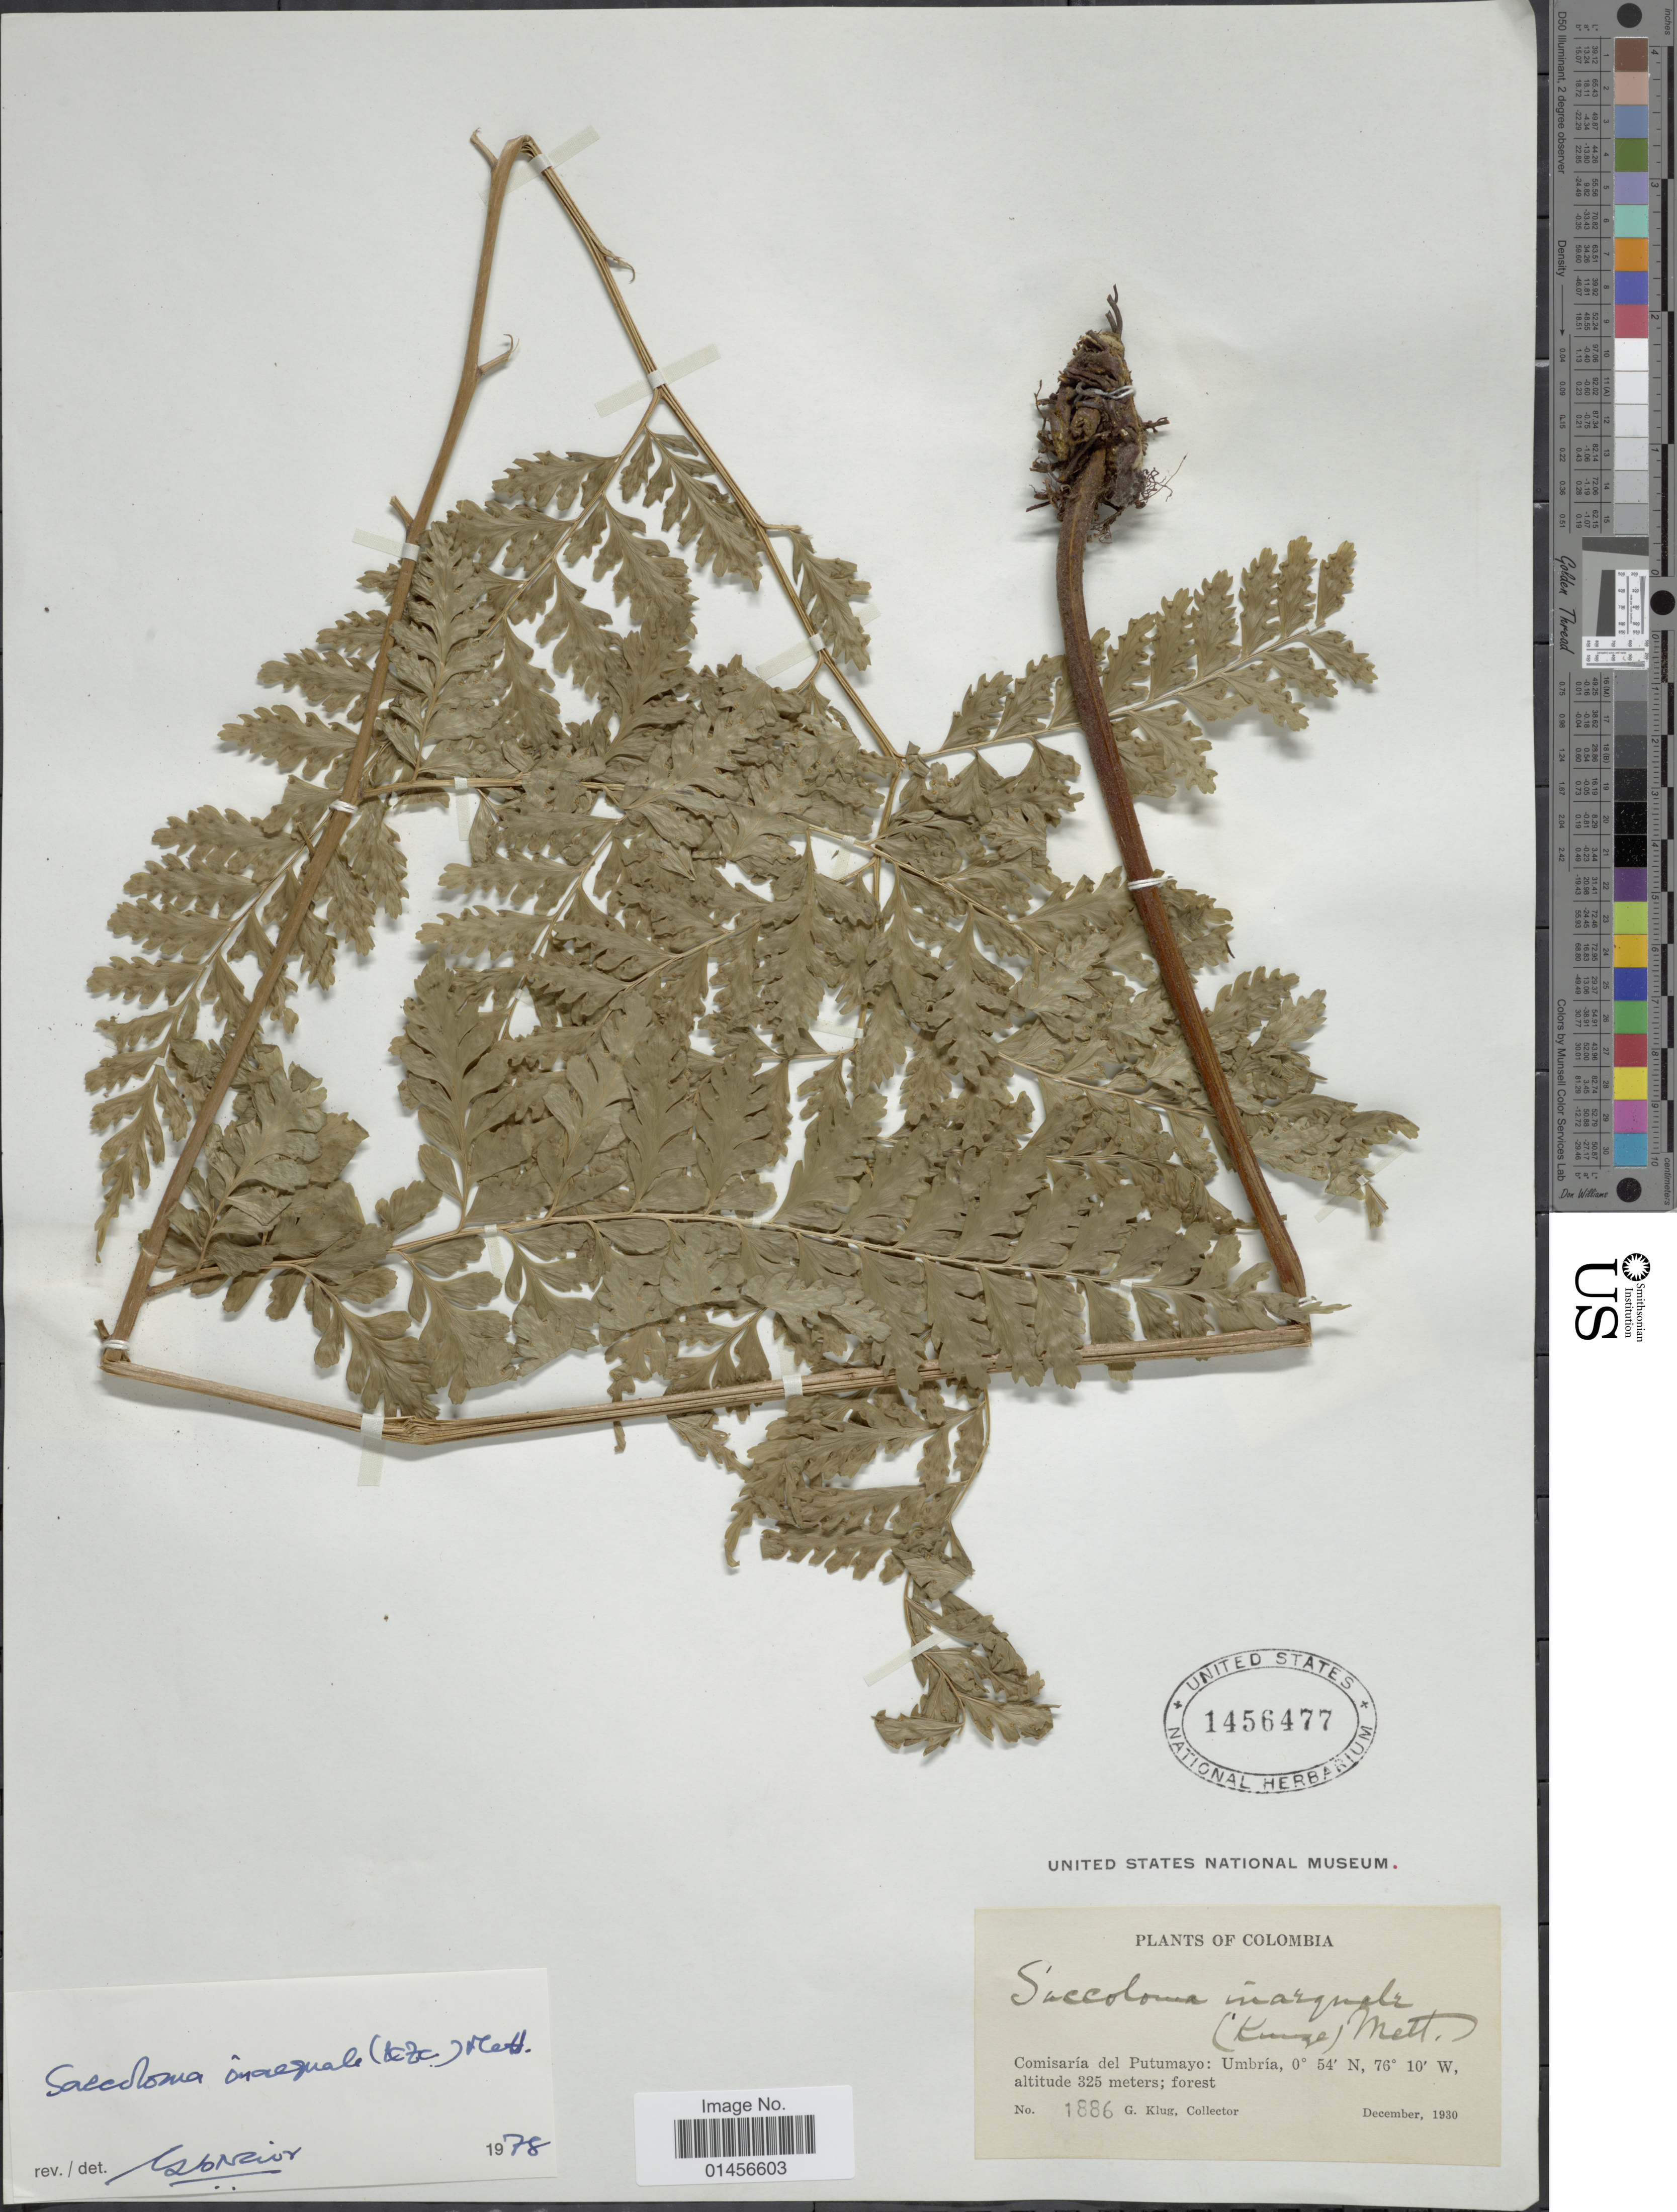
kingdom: Plantae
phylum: Tracheophyta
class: Polypodiopsida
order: Polypodiales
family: Saccolomataceae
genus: Saccoloma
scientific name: Saccoloma inaequale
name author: (Kunze) Mett.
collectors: G. Klug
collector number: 1886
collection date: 1930-12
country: Colombia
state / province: Putumayo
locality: Umbría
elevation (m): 325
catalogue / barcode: US 1456477